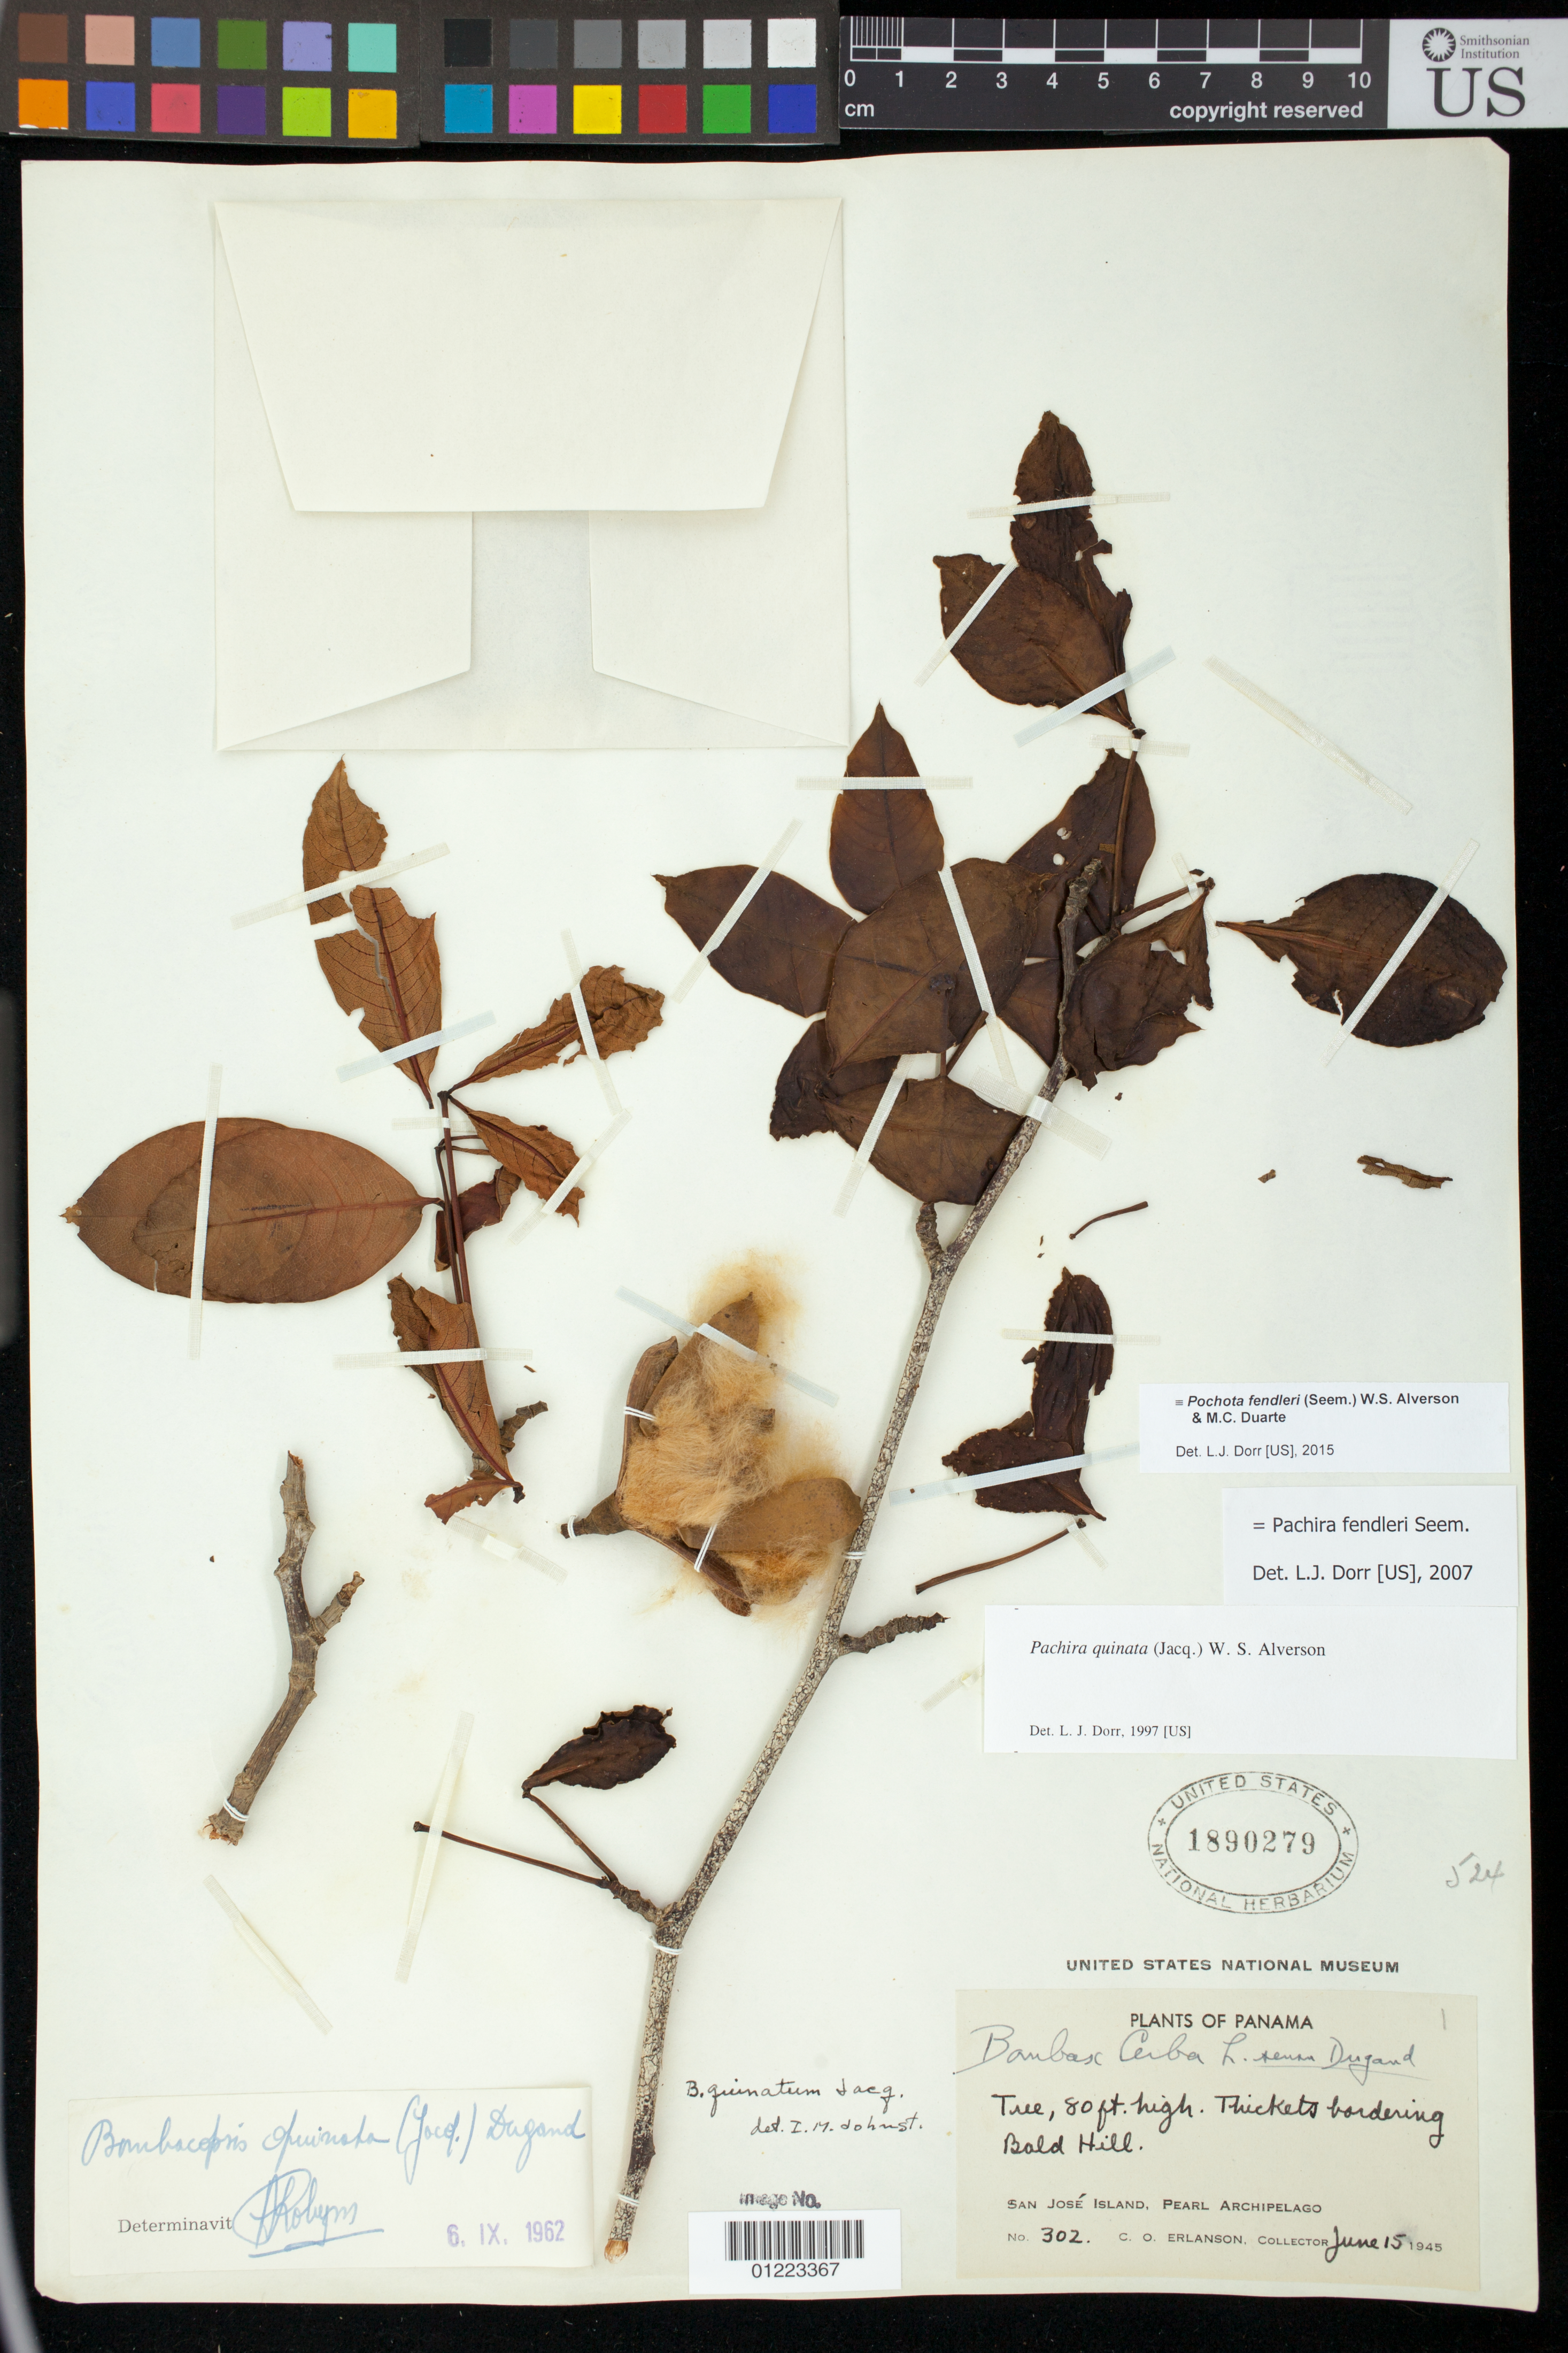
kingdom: Plantae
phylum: Tracheophyta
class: Magnoliopsida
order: Malvales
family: Malvaceae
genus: Pochota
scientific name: Pochota fendleri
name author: (Seem.) W.S. Alverson & M.C. Duarte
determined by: Dorr, L. J., (BOT), Smithsonian Institution - National Museum of Natural History (UNITED STATES)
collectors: C. O. Erlanson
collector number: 302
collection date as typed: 6/15/1945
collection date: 1945-06-15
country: Panama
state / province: Panamá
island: San José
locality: San Jose Island, Pearl Archipelago, Thickets bordering Bald Hill.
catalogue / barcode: US 1890279